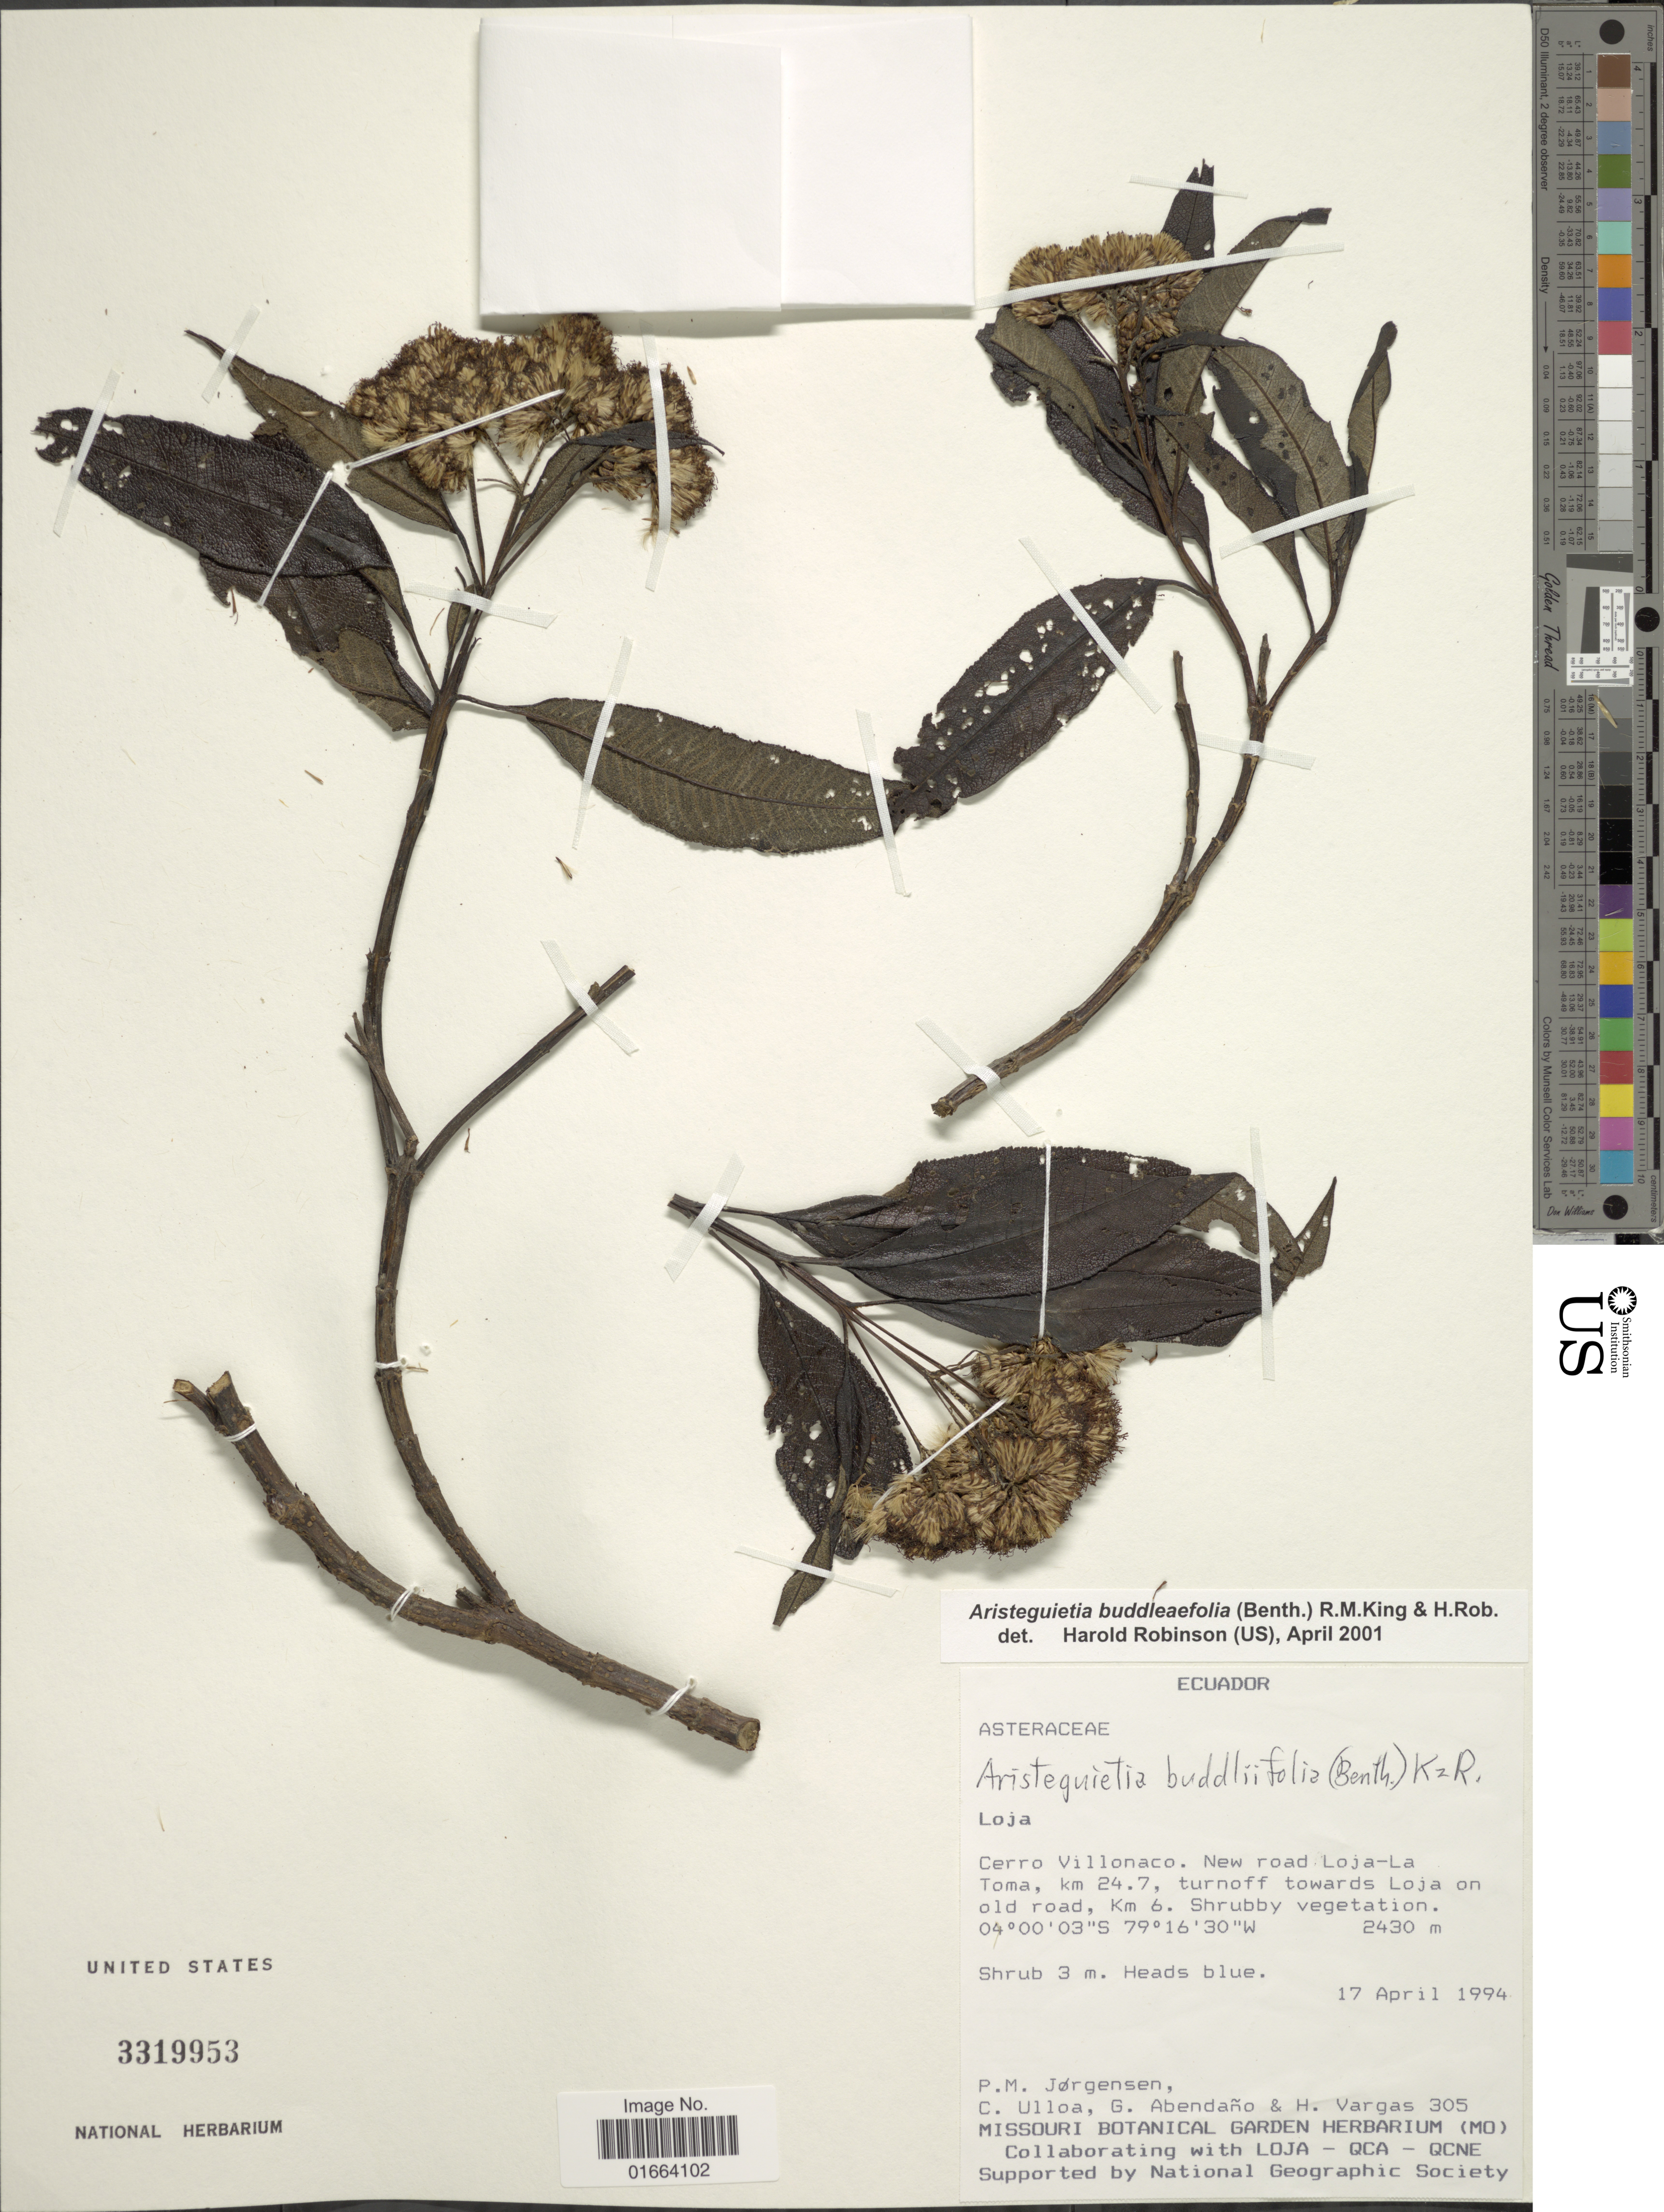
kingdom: Plantae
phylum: Tracheophyta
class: Magnoliopsida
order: Asterales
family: Asteraceae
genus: Aristeguietia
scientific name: Aristeguietia buddleaefolia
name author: (Benth.) R.M. King & H. Rob.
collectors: P. Jørgensen, C. Ulloa, G. Abendaño & H. Vargas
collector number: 305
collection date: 1994-04-17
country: Ecuador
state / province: Loja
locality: Cerro Villonaco. New road Loja-La Toma, km 24.7, turnoff towards Loja on old road Km 6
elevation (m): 2430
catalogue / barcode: US 3319953